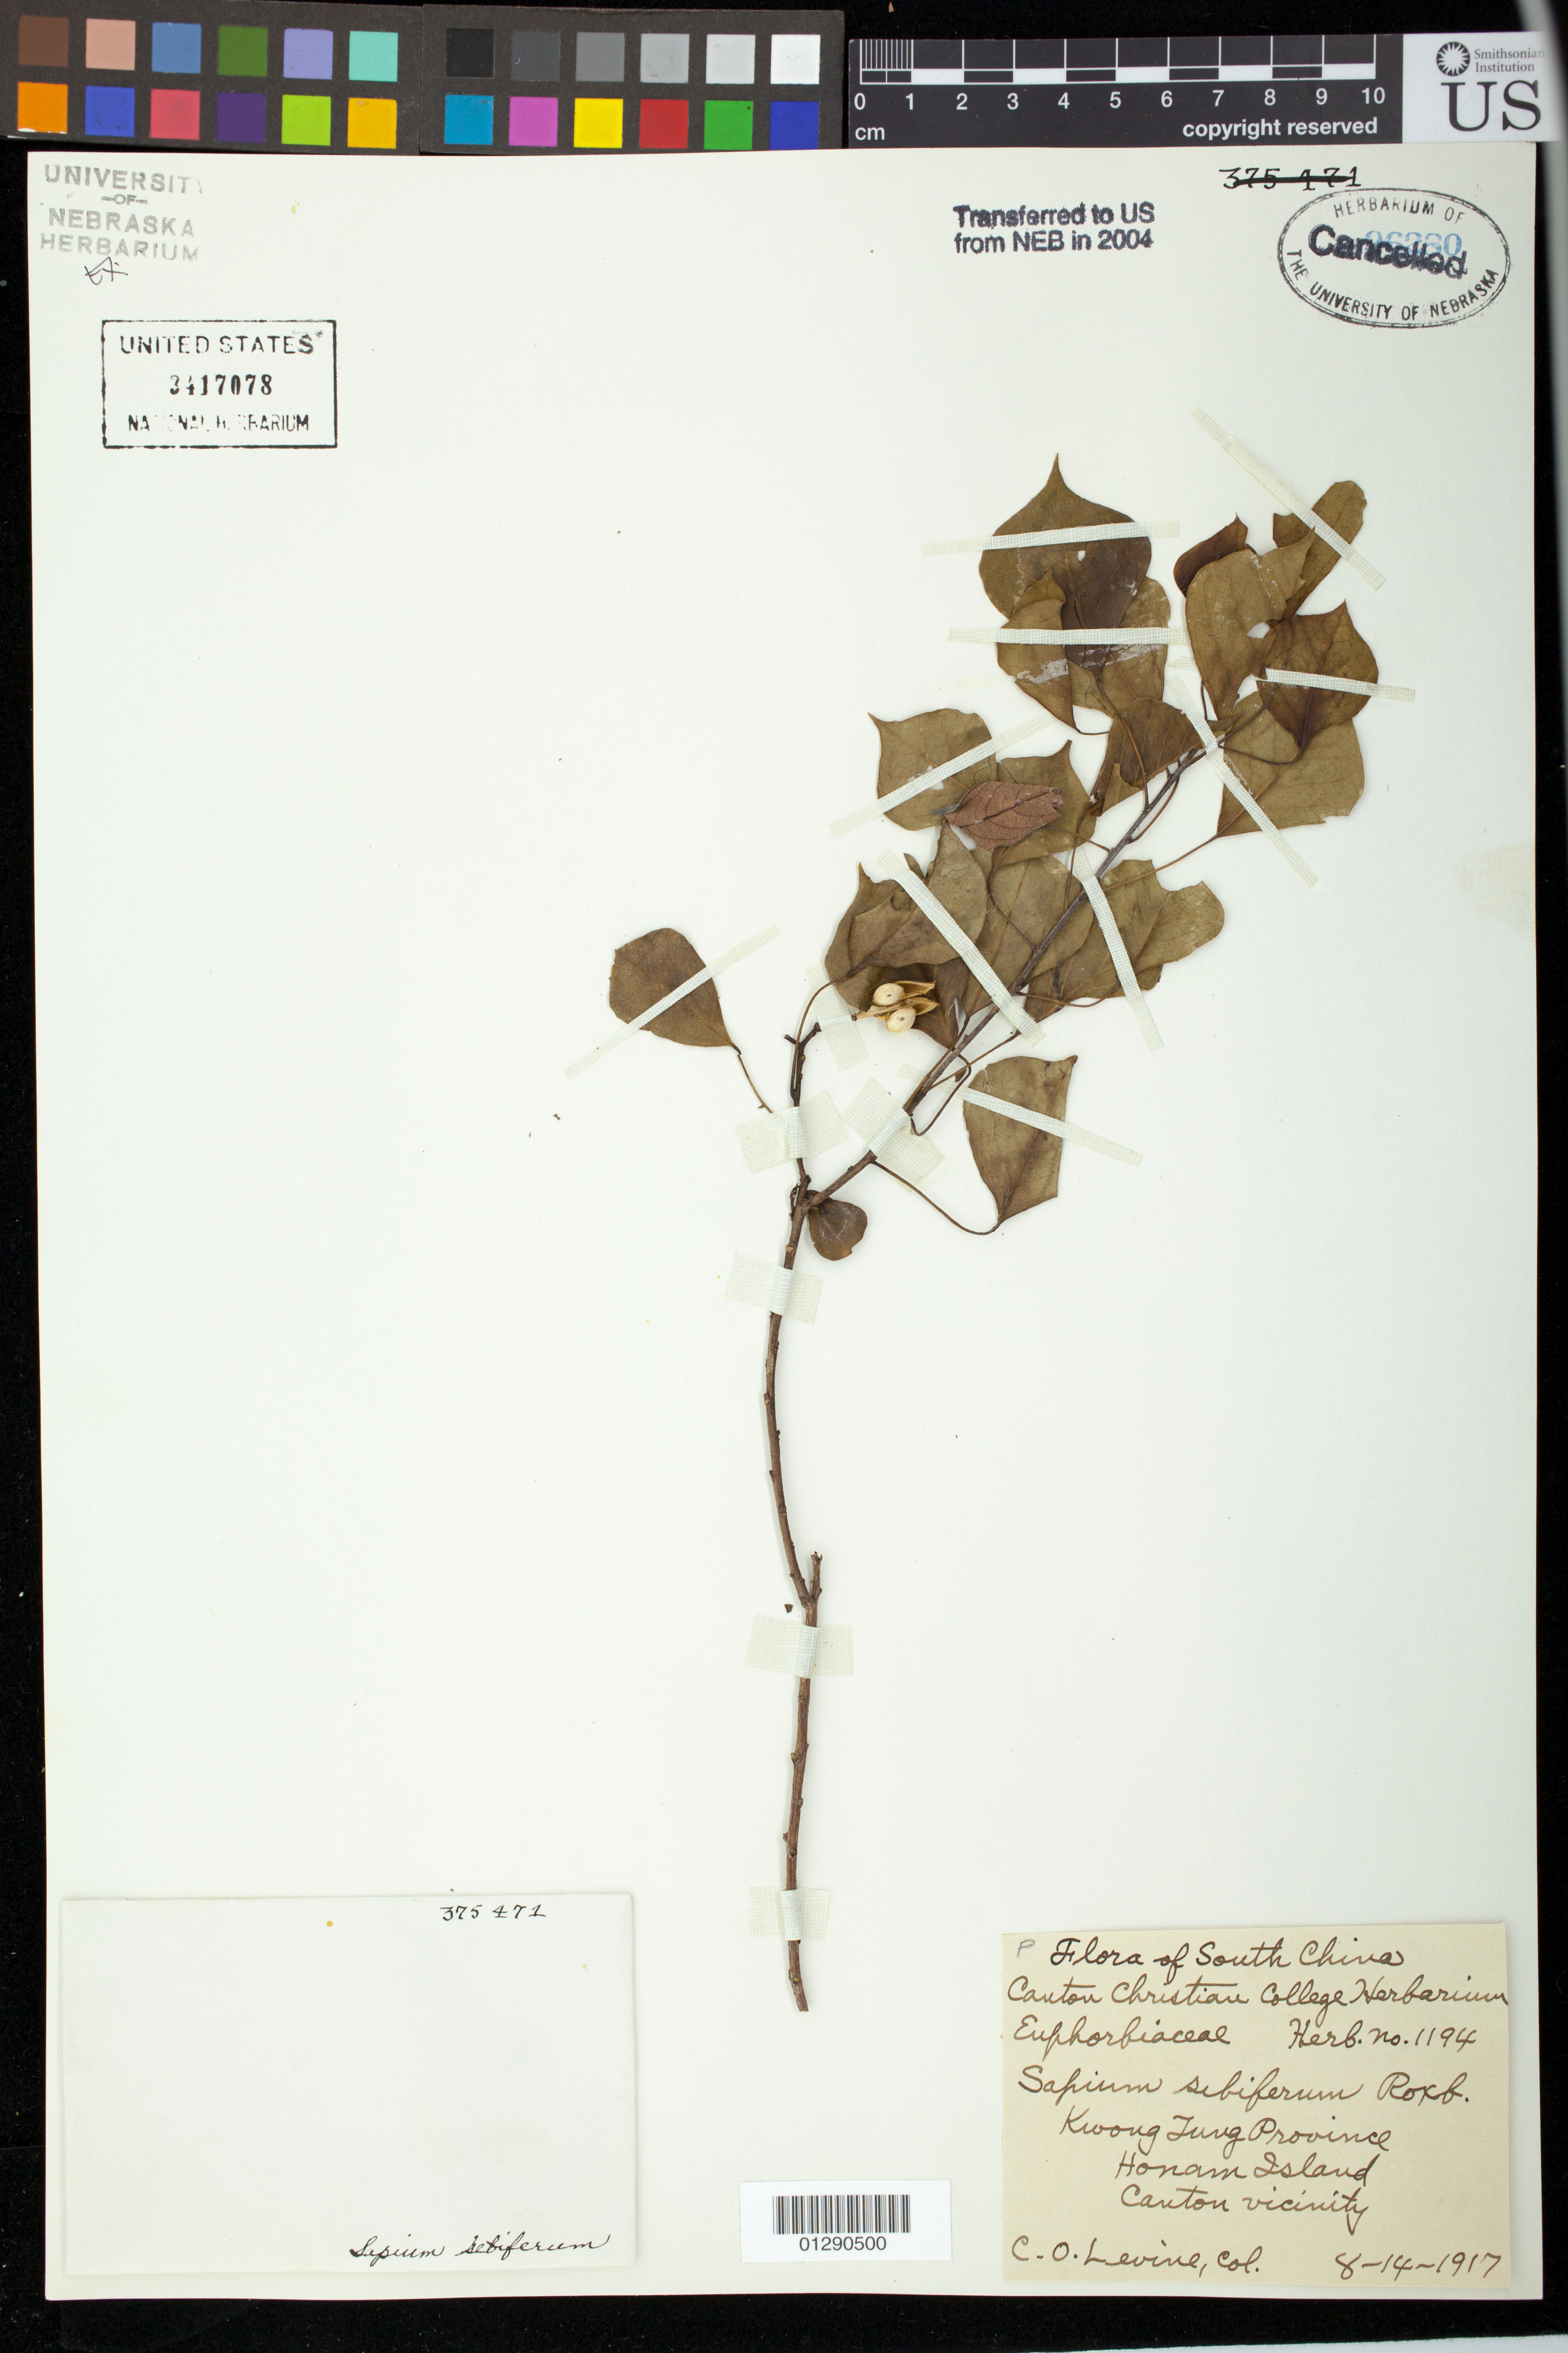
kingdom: Plantae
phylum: Tracheophyta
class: Magnoliopsida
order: Malpighiales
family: Euphorbiaceae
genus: Sapium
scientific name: Sapium sebiferum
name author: (L.) Roxb.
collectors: C. O. Levine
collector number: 1194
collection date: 1917-08-14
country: China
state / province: Guangdong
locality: Kwong Tung Province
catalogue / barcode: US 3417078